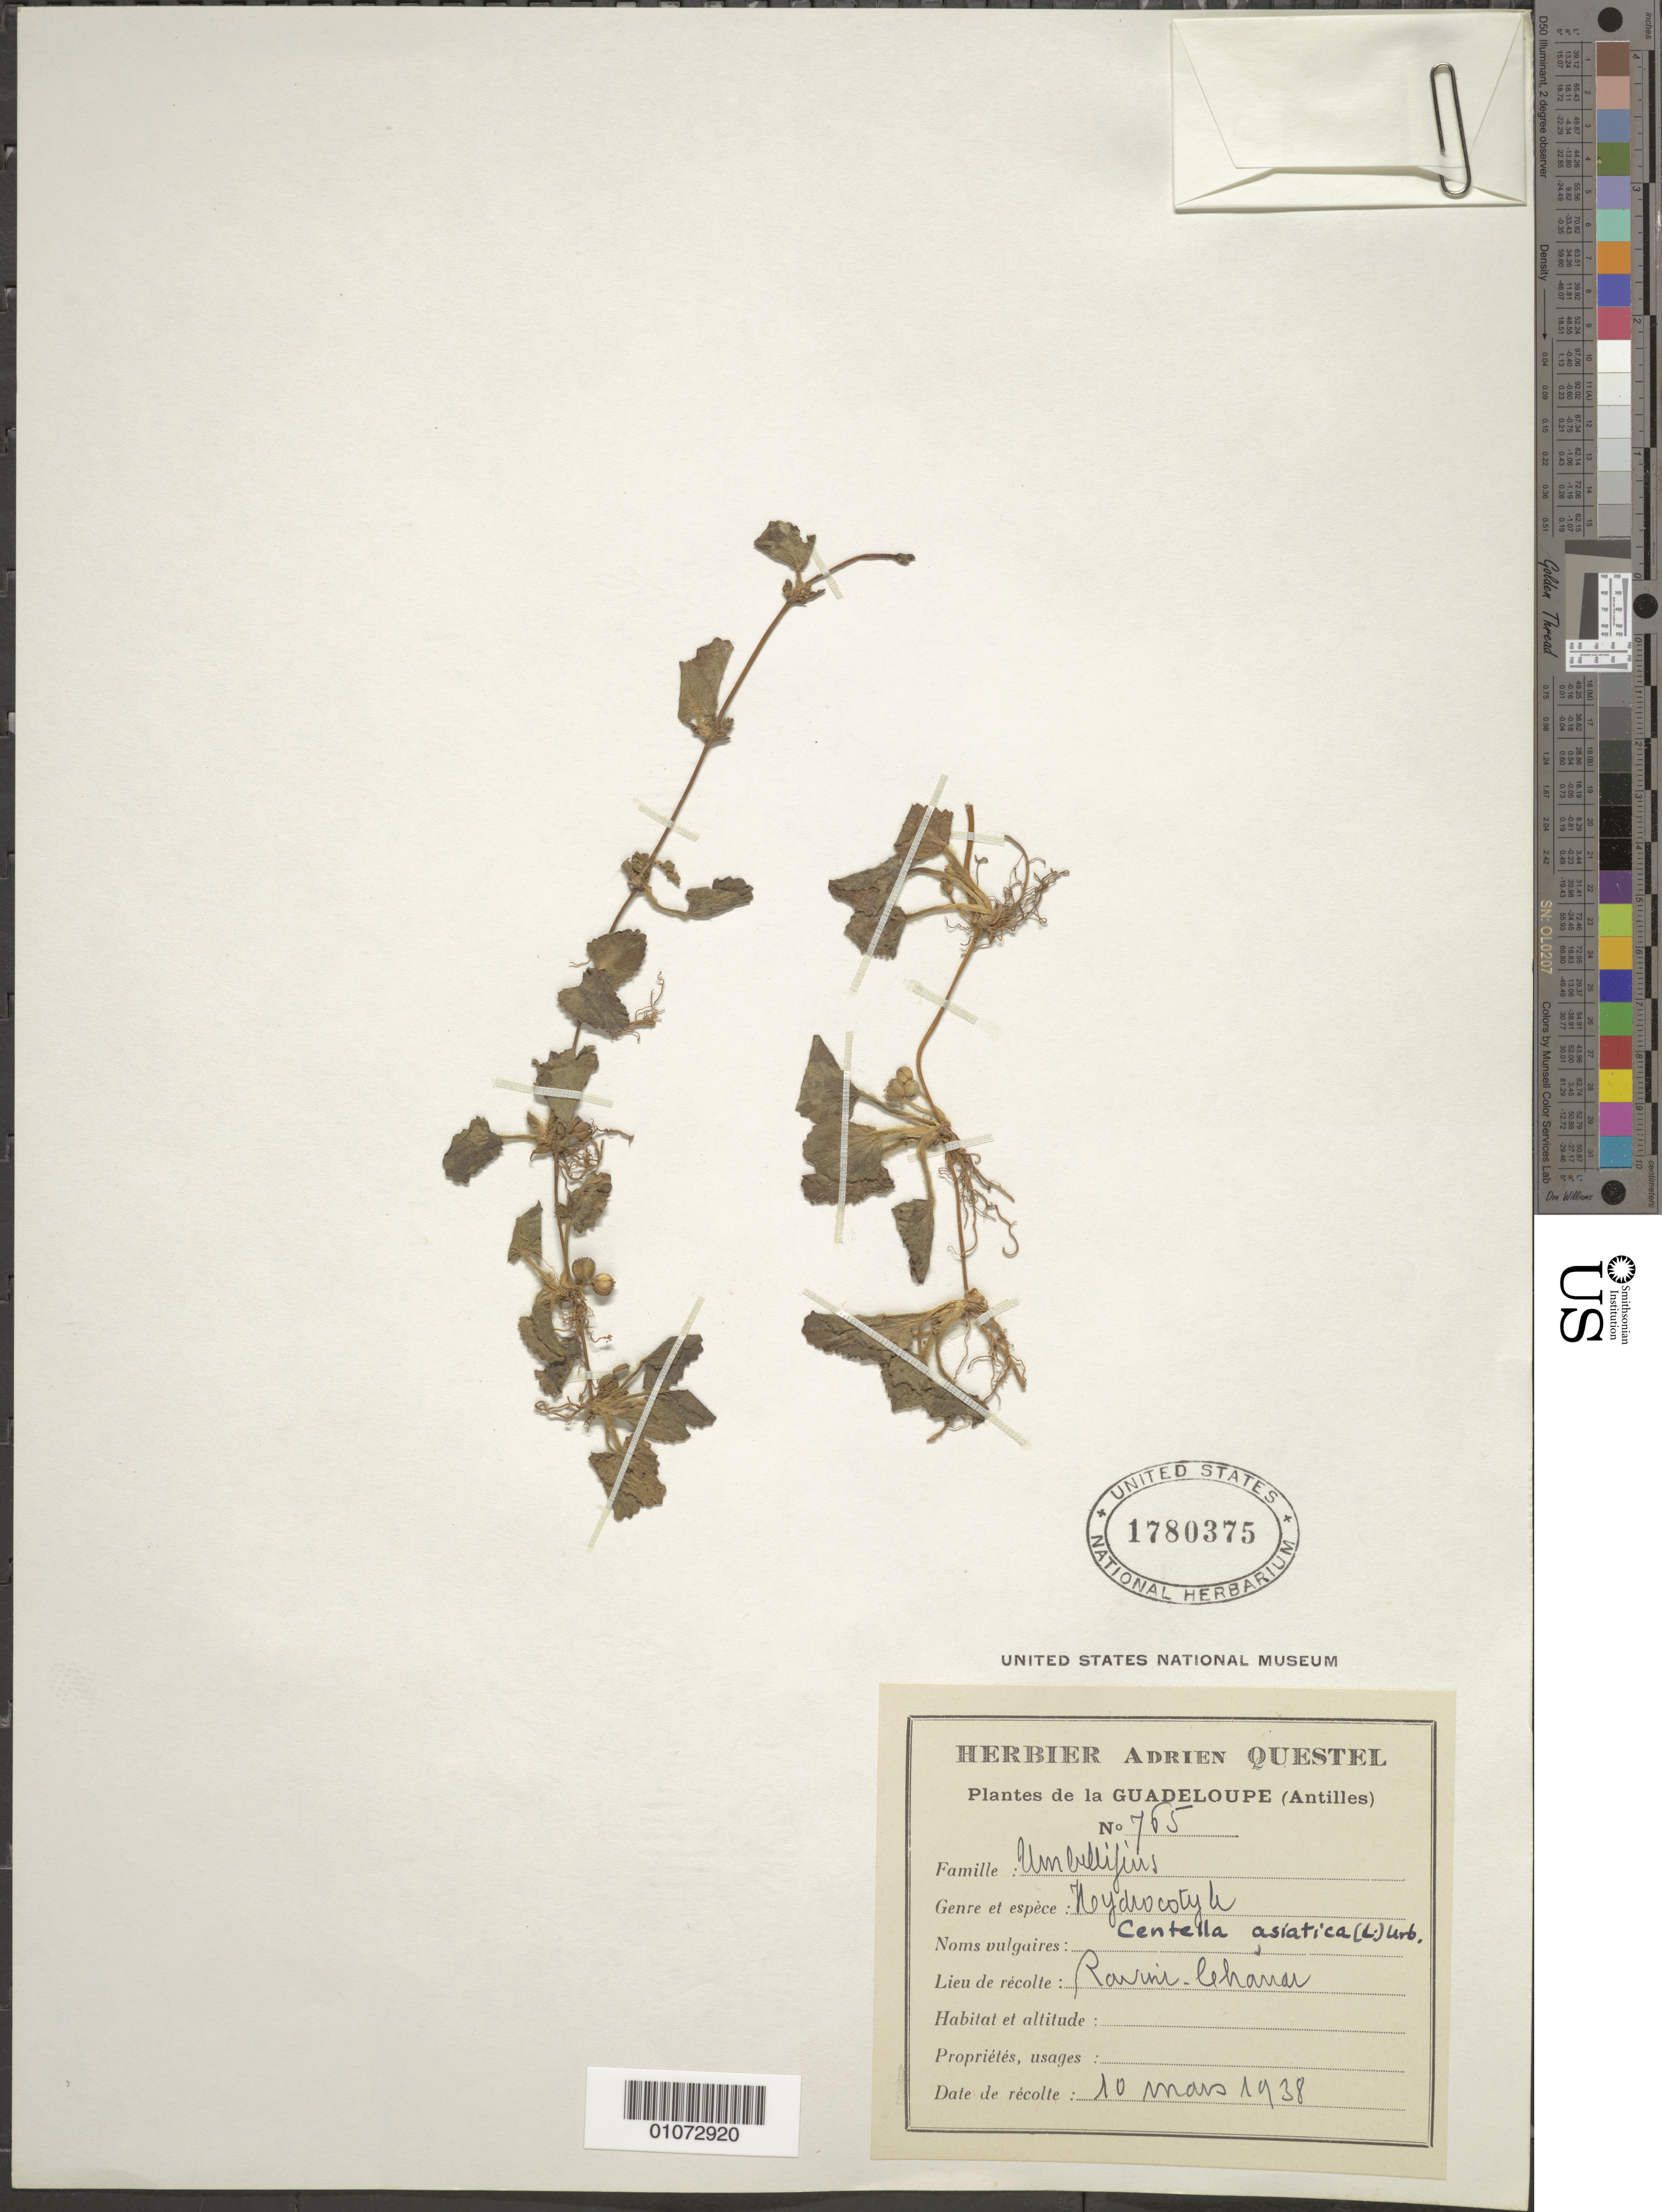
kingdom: Plantae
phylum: Tracheophyta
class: Magnoliopsida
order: Apiales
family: Apiaceae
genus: Centella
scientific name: Centella asiatica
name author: (L.) Urb.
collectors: A. Questel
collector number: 765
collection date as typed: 10 Mar 1938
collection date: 1938-03-10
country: Guadeloupe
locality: Ravine Chanar?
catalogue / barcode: US 1780375